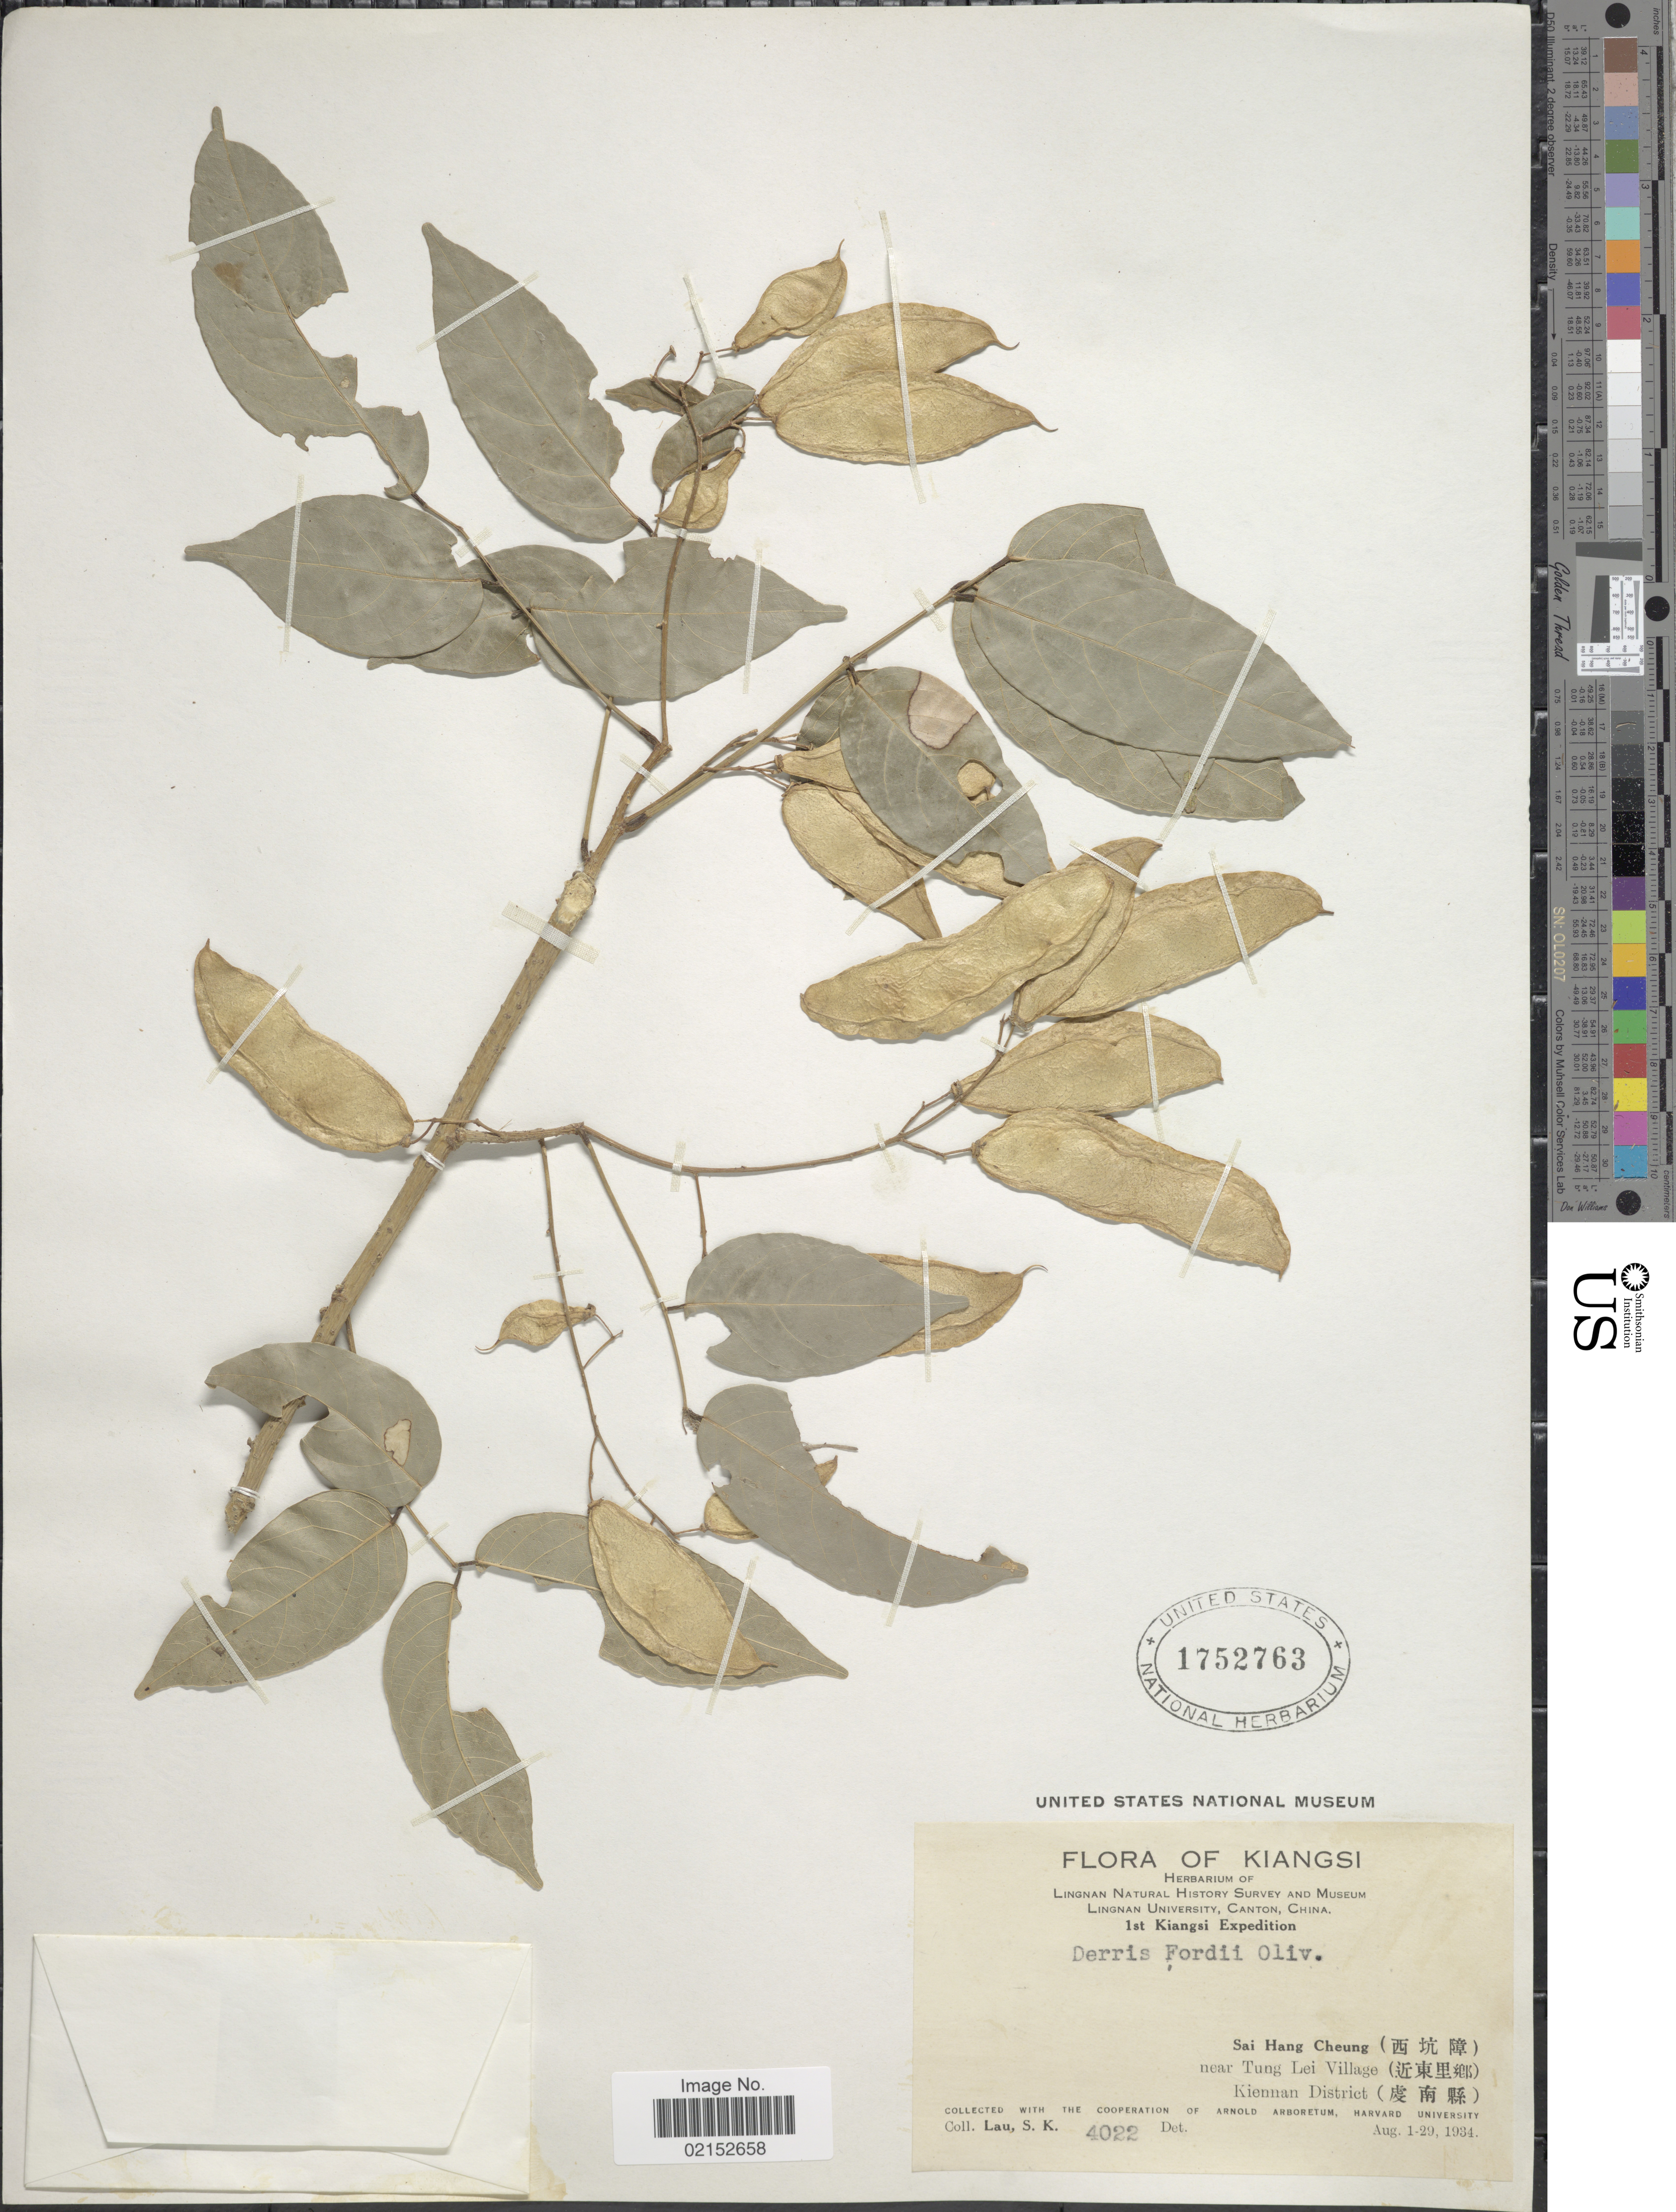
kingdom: Plantae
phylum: Tracheophyta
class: Magnoliopsida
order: Fabales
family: Fabaceae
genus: Derris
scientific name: Derris fordii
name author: Oliv.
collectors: S. K. Lau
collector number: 4022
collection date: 1934-08-01/1934-08-29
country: China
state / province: Jiangxi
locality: Kiangsi. Sai Hang Cheung near Tung Lei Village. Kiennan District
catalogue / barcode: US 1752763